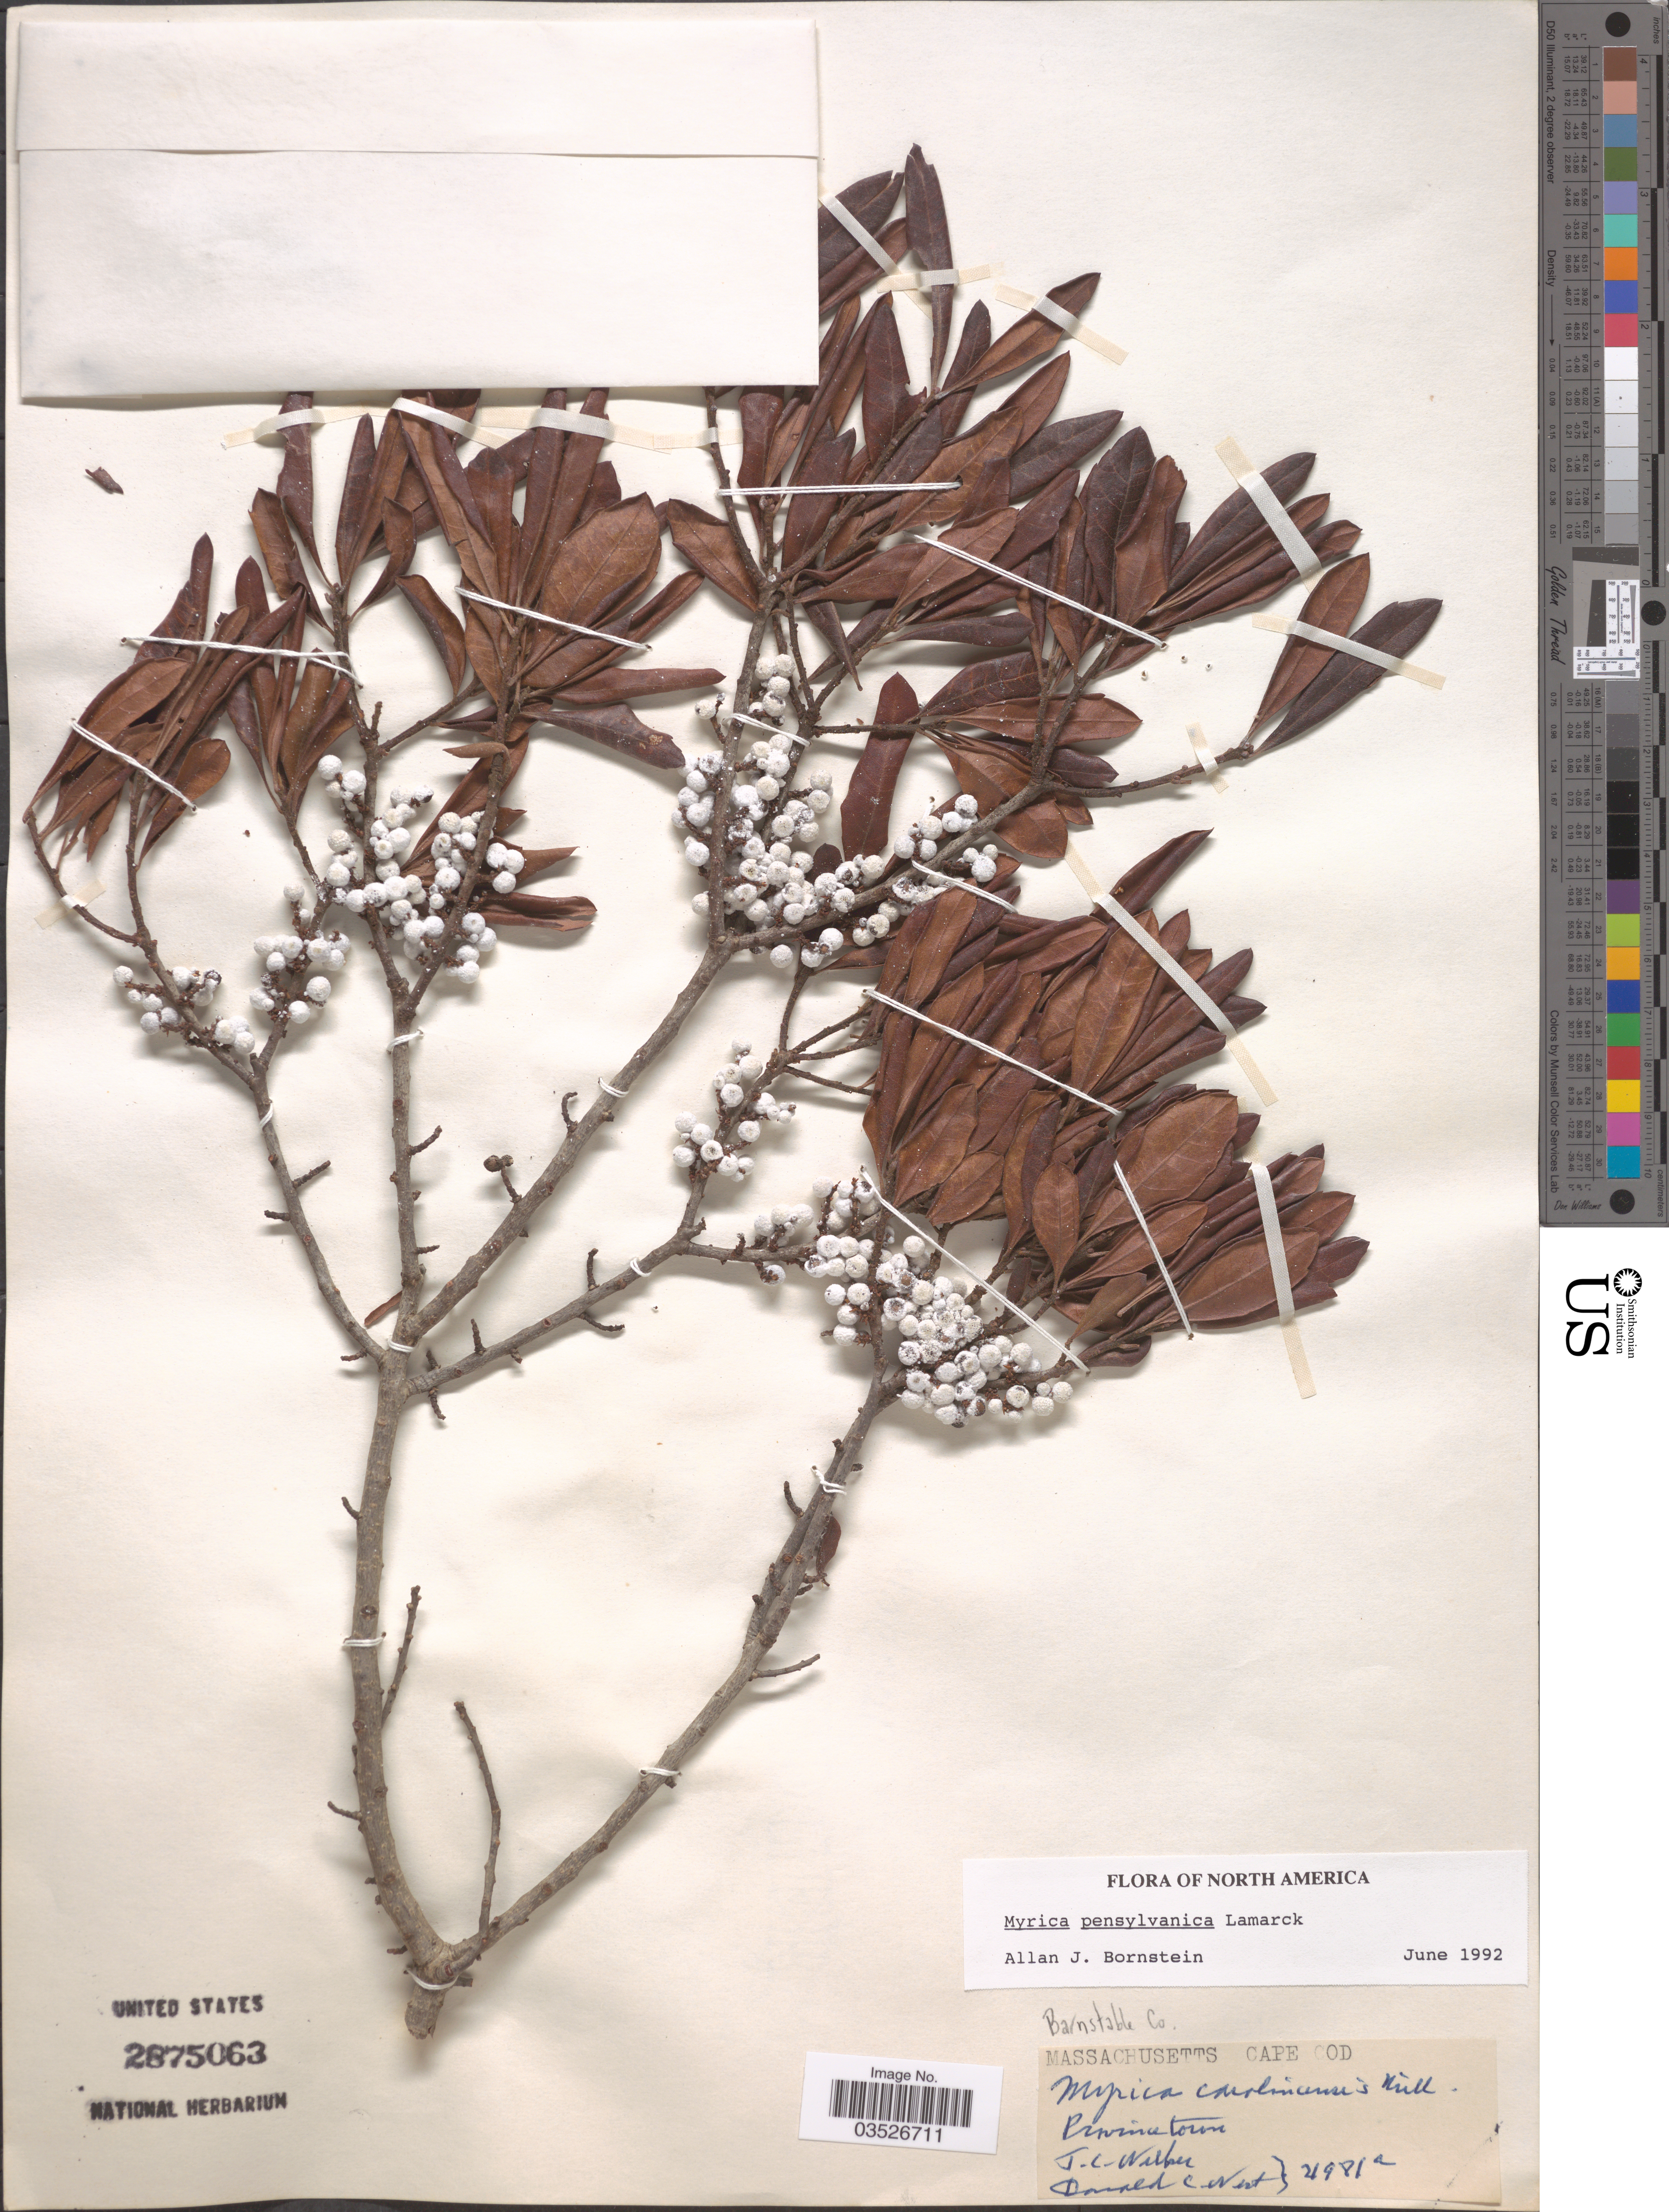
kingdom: Plantae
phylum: Tracheophyta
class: Magnoliopsida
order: Fagales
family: Myricaceae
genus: Morella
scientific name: Morella pensylvanica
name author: (Mirb.) Kartesz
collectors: J. Walker & D. Wert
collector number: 4981a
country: United States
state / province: Massachusetts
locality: Barnstable Co. Cape Cod. Province town.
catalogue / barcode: US 2875063